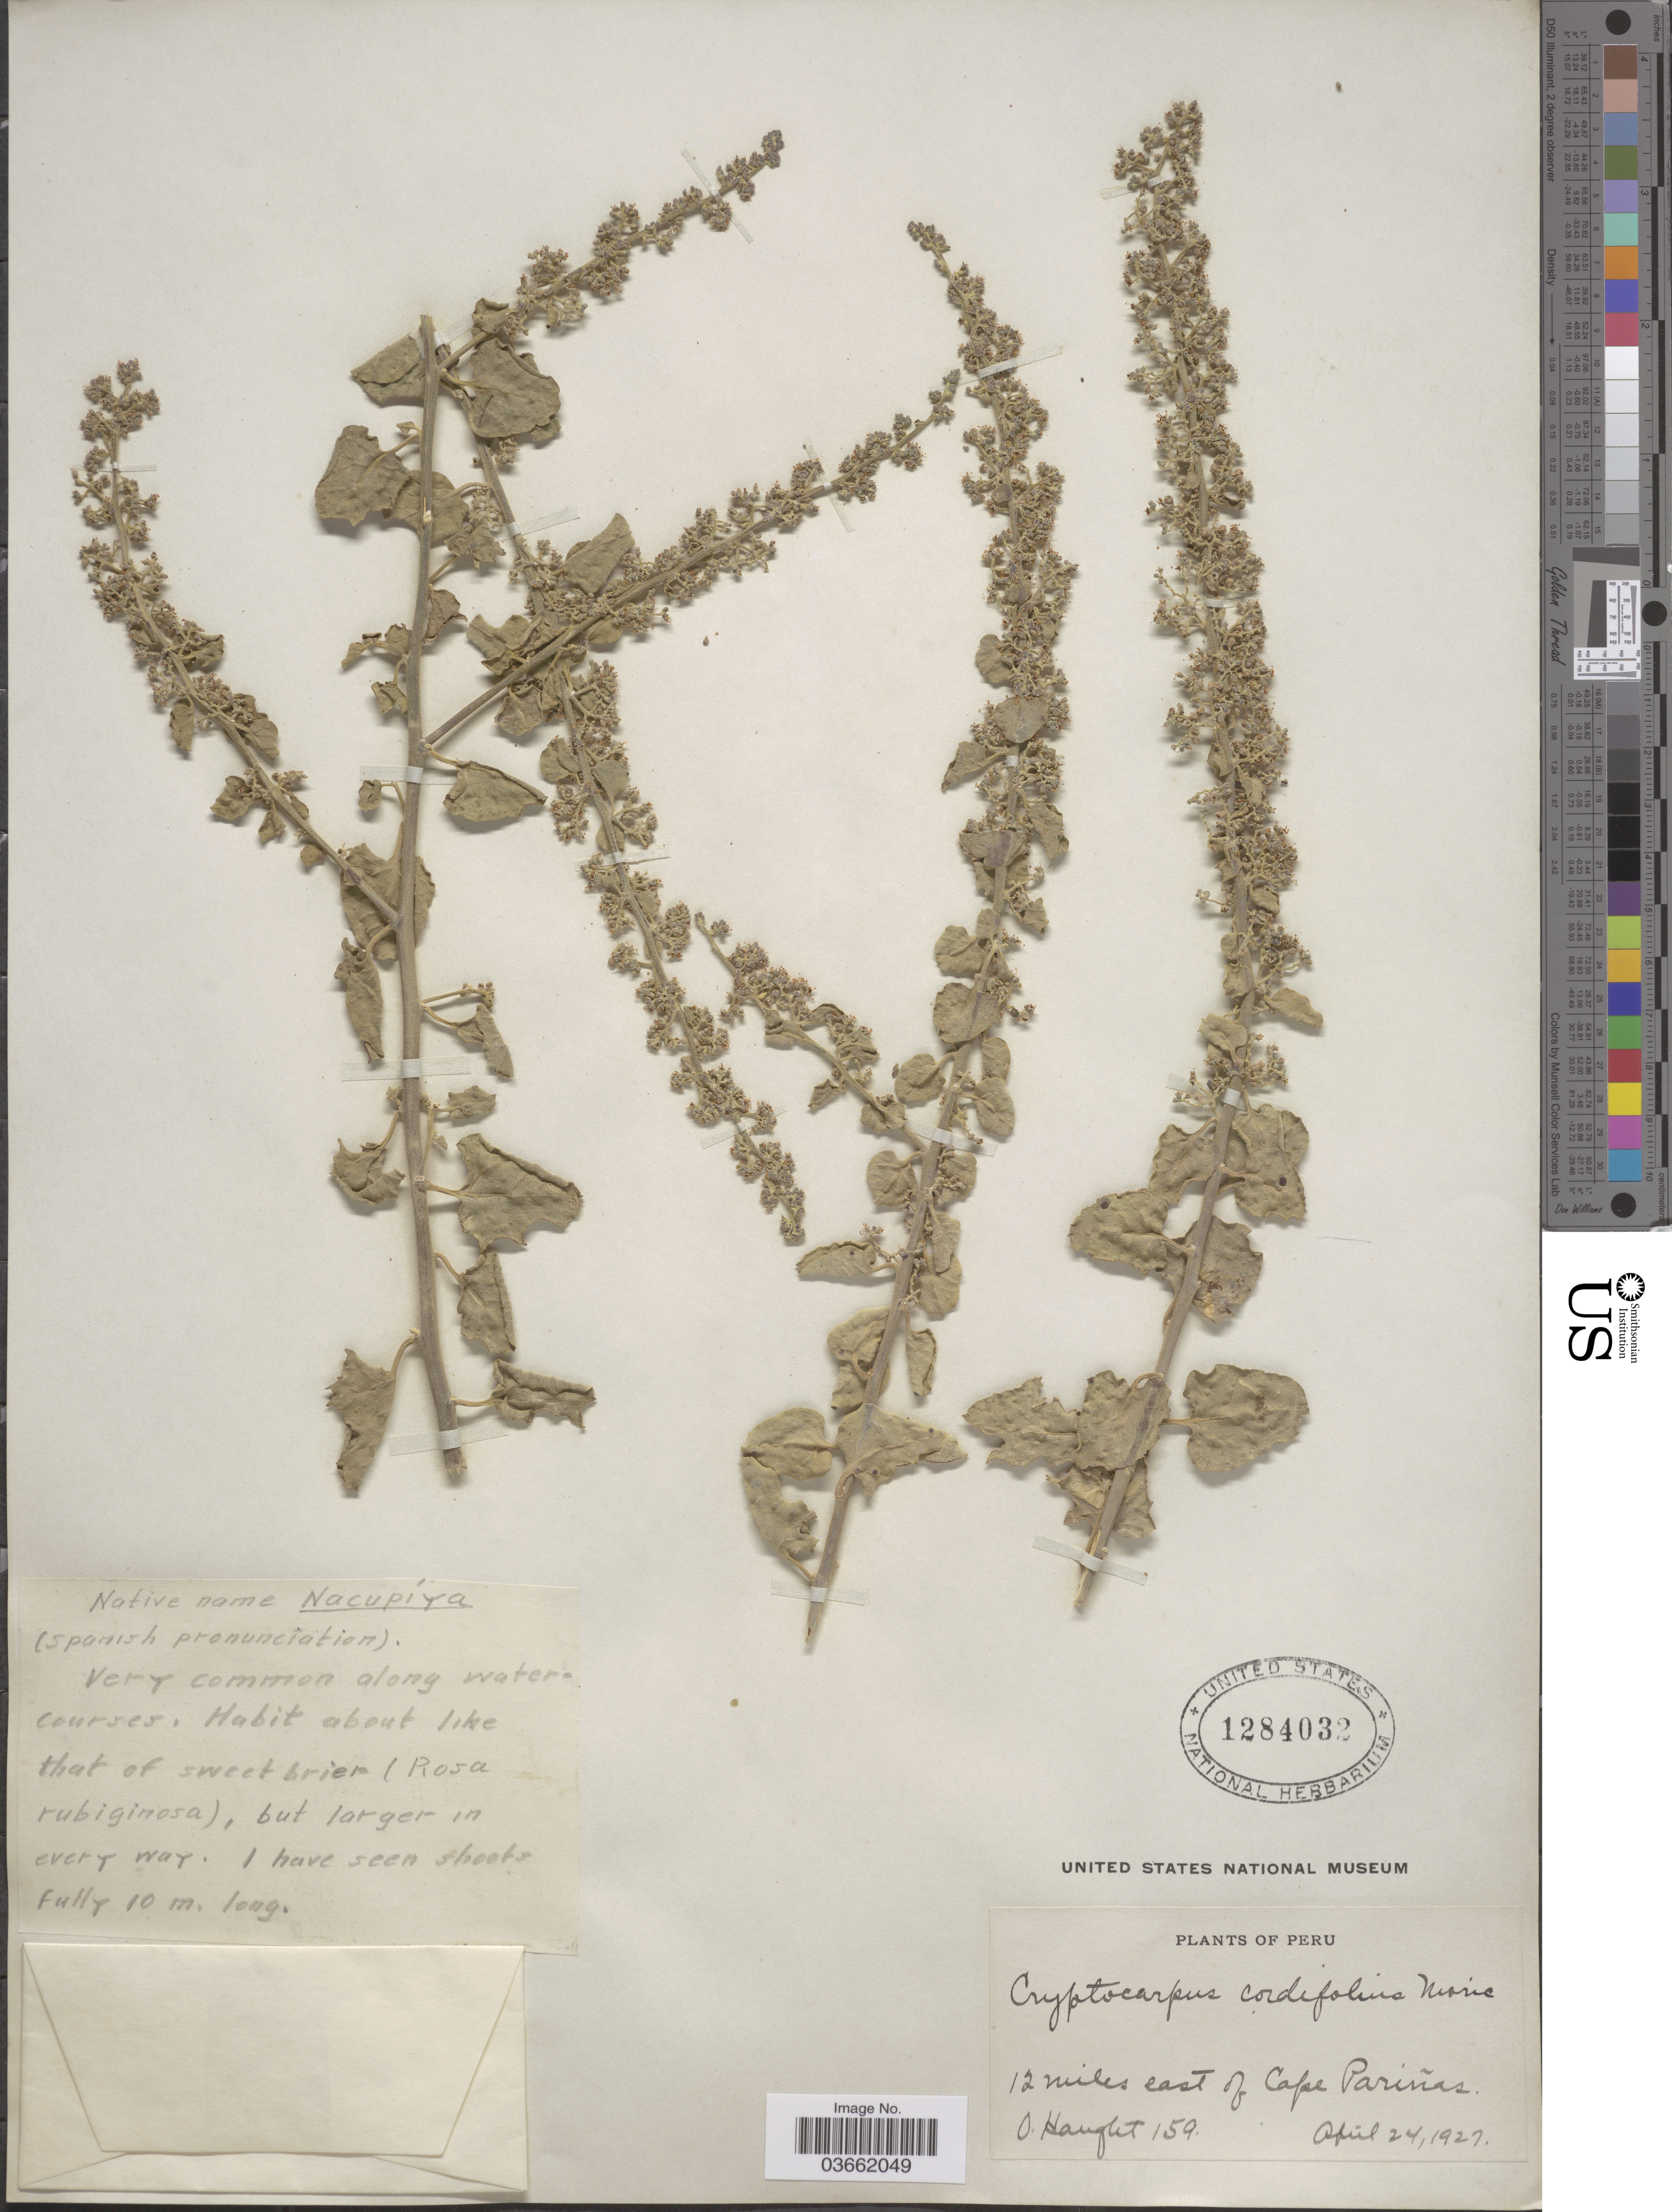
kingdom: Plantae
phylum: Tracheophyta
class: Magnoliopsida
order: Caryophyllales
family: Nyctaginaceae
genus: Cryptocarpus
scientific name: Cryptocarpus pyriformis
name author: Kunth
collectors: O. Haught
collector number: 159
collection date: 1927-04-24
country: Peru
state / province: Piura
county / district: Talara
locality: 12 miles east of Cape Pariñas.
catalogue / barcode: US 1284032